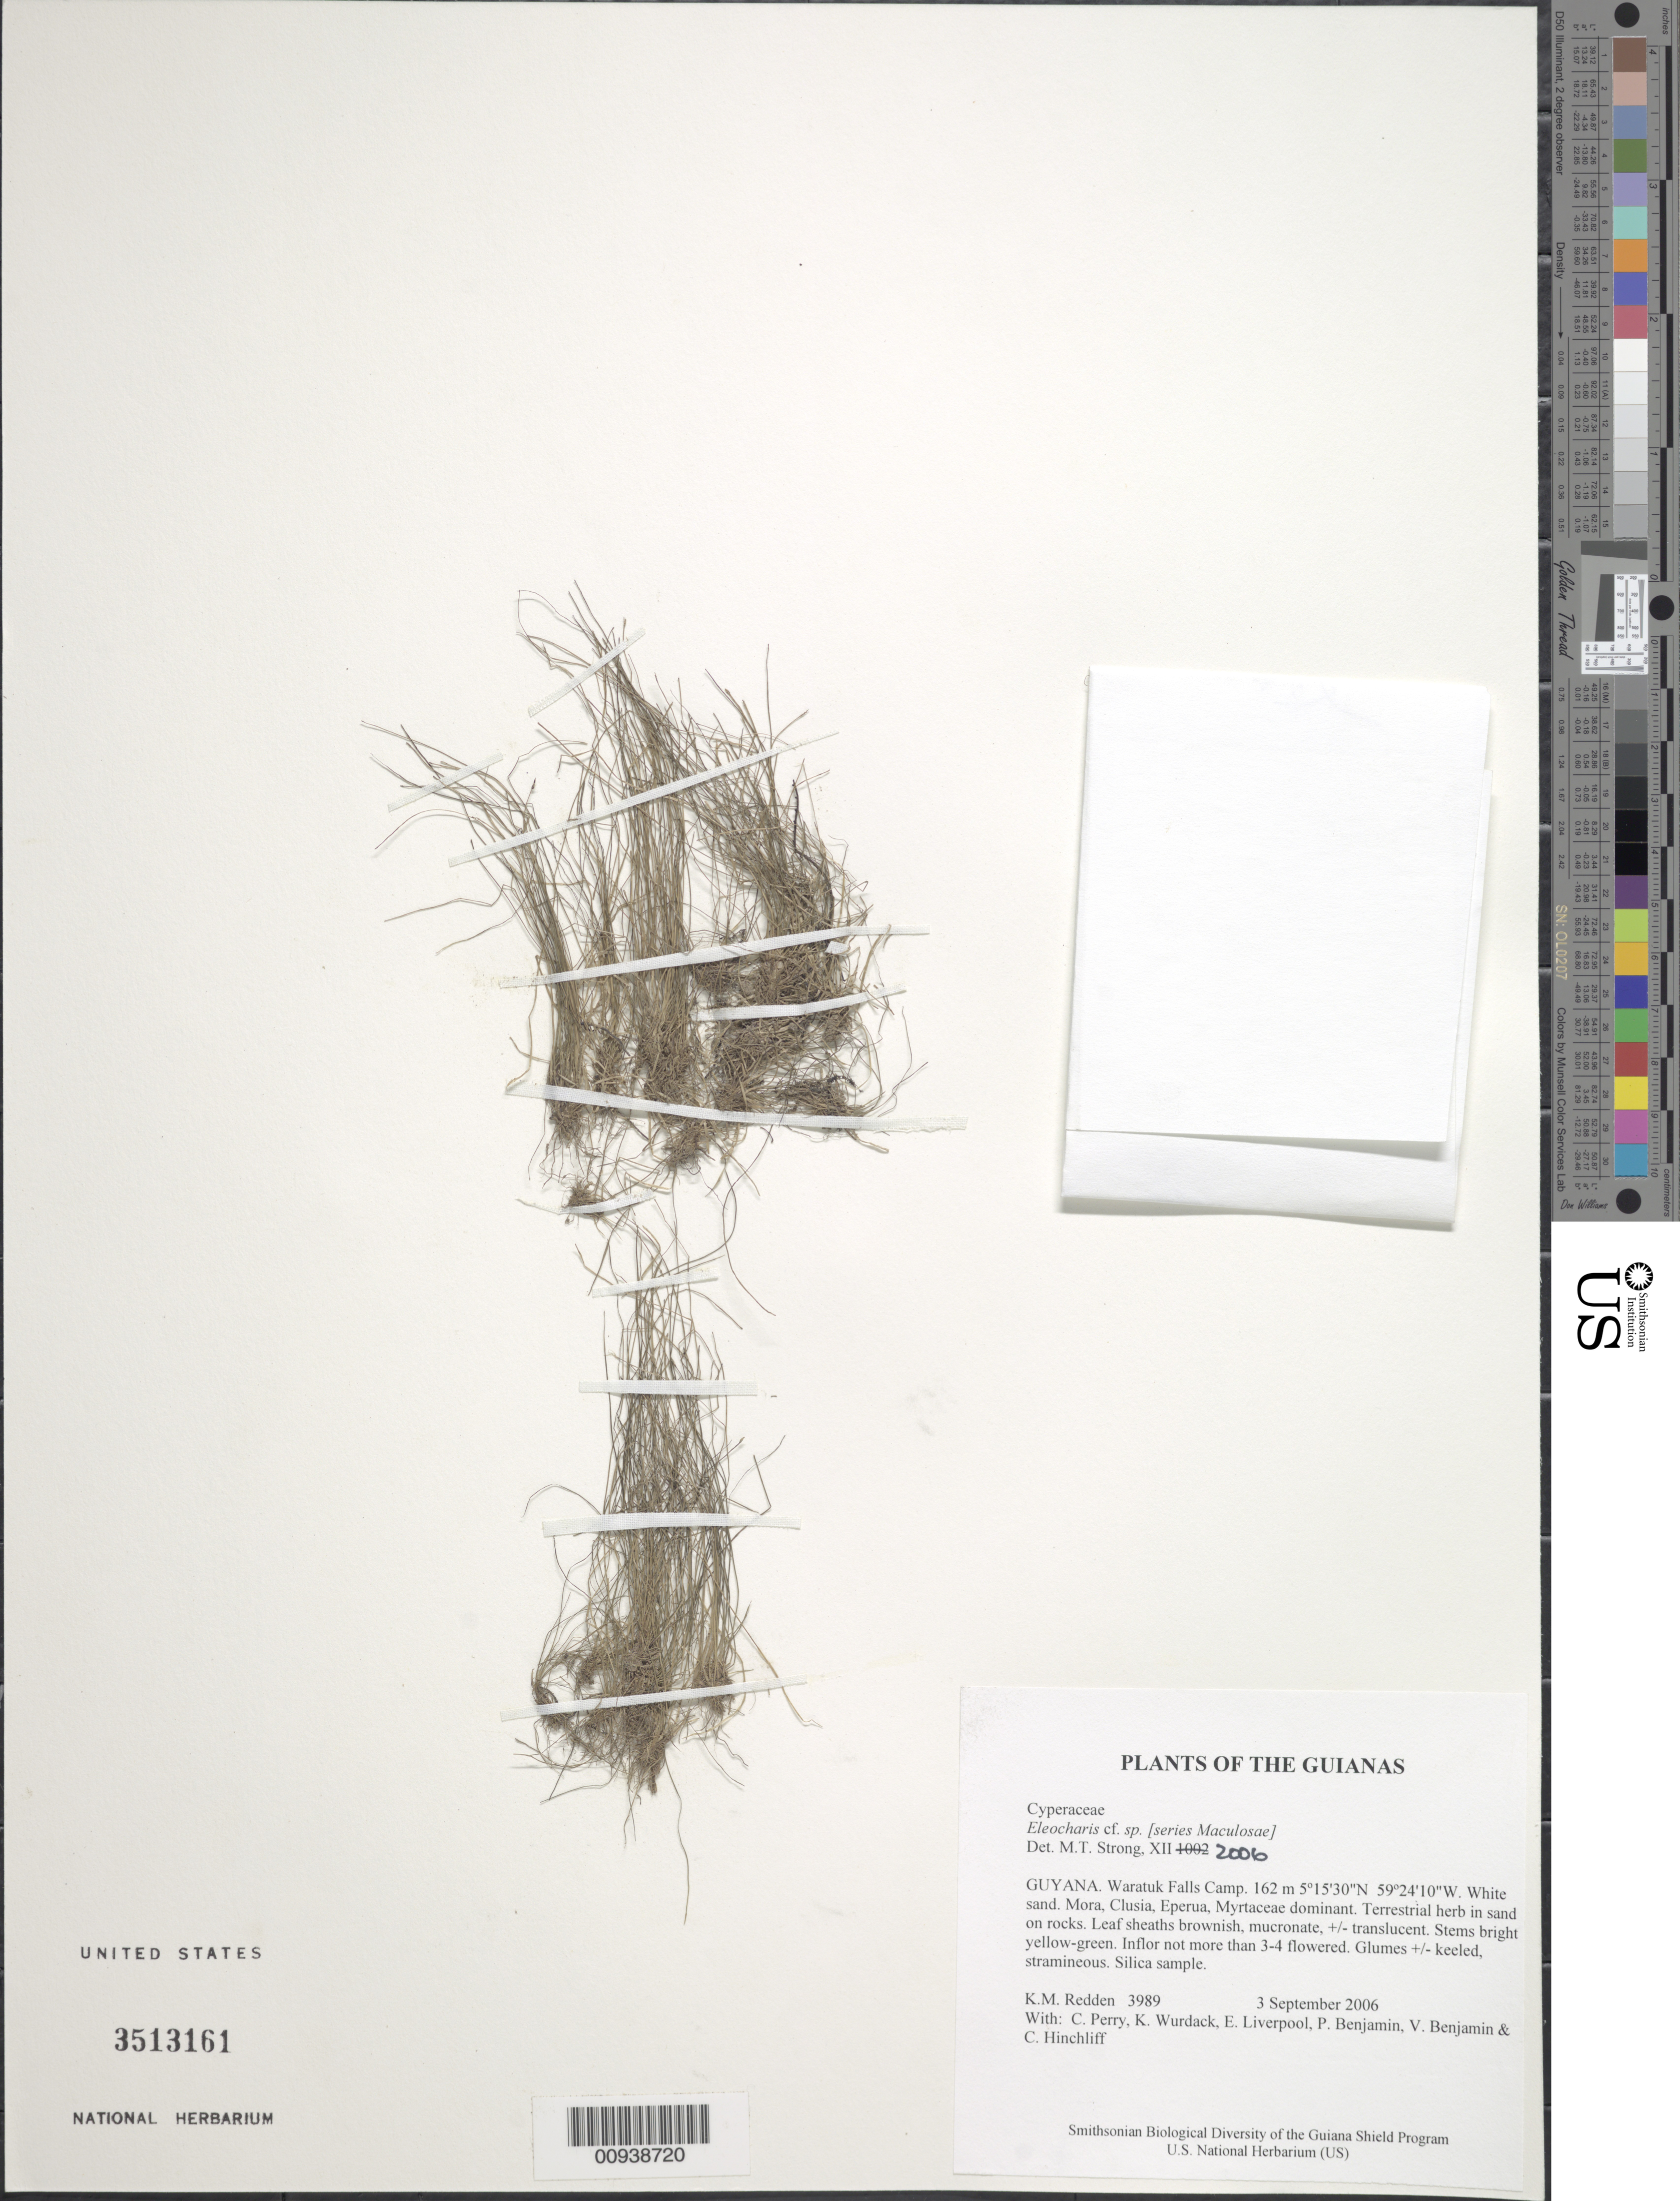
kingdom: Plantae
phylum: Tracheophyta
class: Liliopsida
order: Poales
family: Cyperaceae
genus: Eleocharis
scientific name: Eleocharis debilis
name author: Kunth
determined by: Strong, Mark T., (BOT), Smithsonian Institution - National Museum of Natural History (UNITED STATES)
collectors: K. M. Redden, C. Perry, K. Wurdack, E. Liverpool, P. Benjamin, V. Benjamin & C. E. Hinchliff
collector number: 3989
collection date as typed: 3 September 2006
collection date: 2006-09-03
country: Guyana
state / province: Potaro-Siparuni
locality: Waratuk Falls Camp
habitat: White sand. Mora, Clusia, Eperua, Myrtaceae dominant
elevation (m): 162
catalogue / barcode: US 3513161